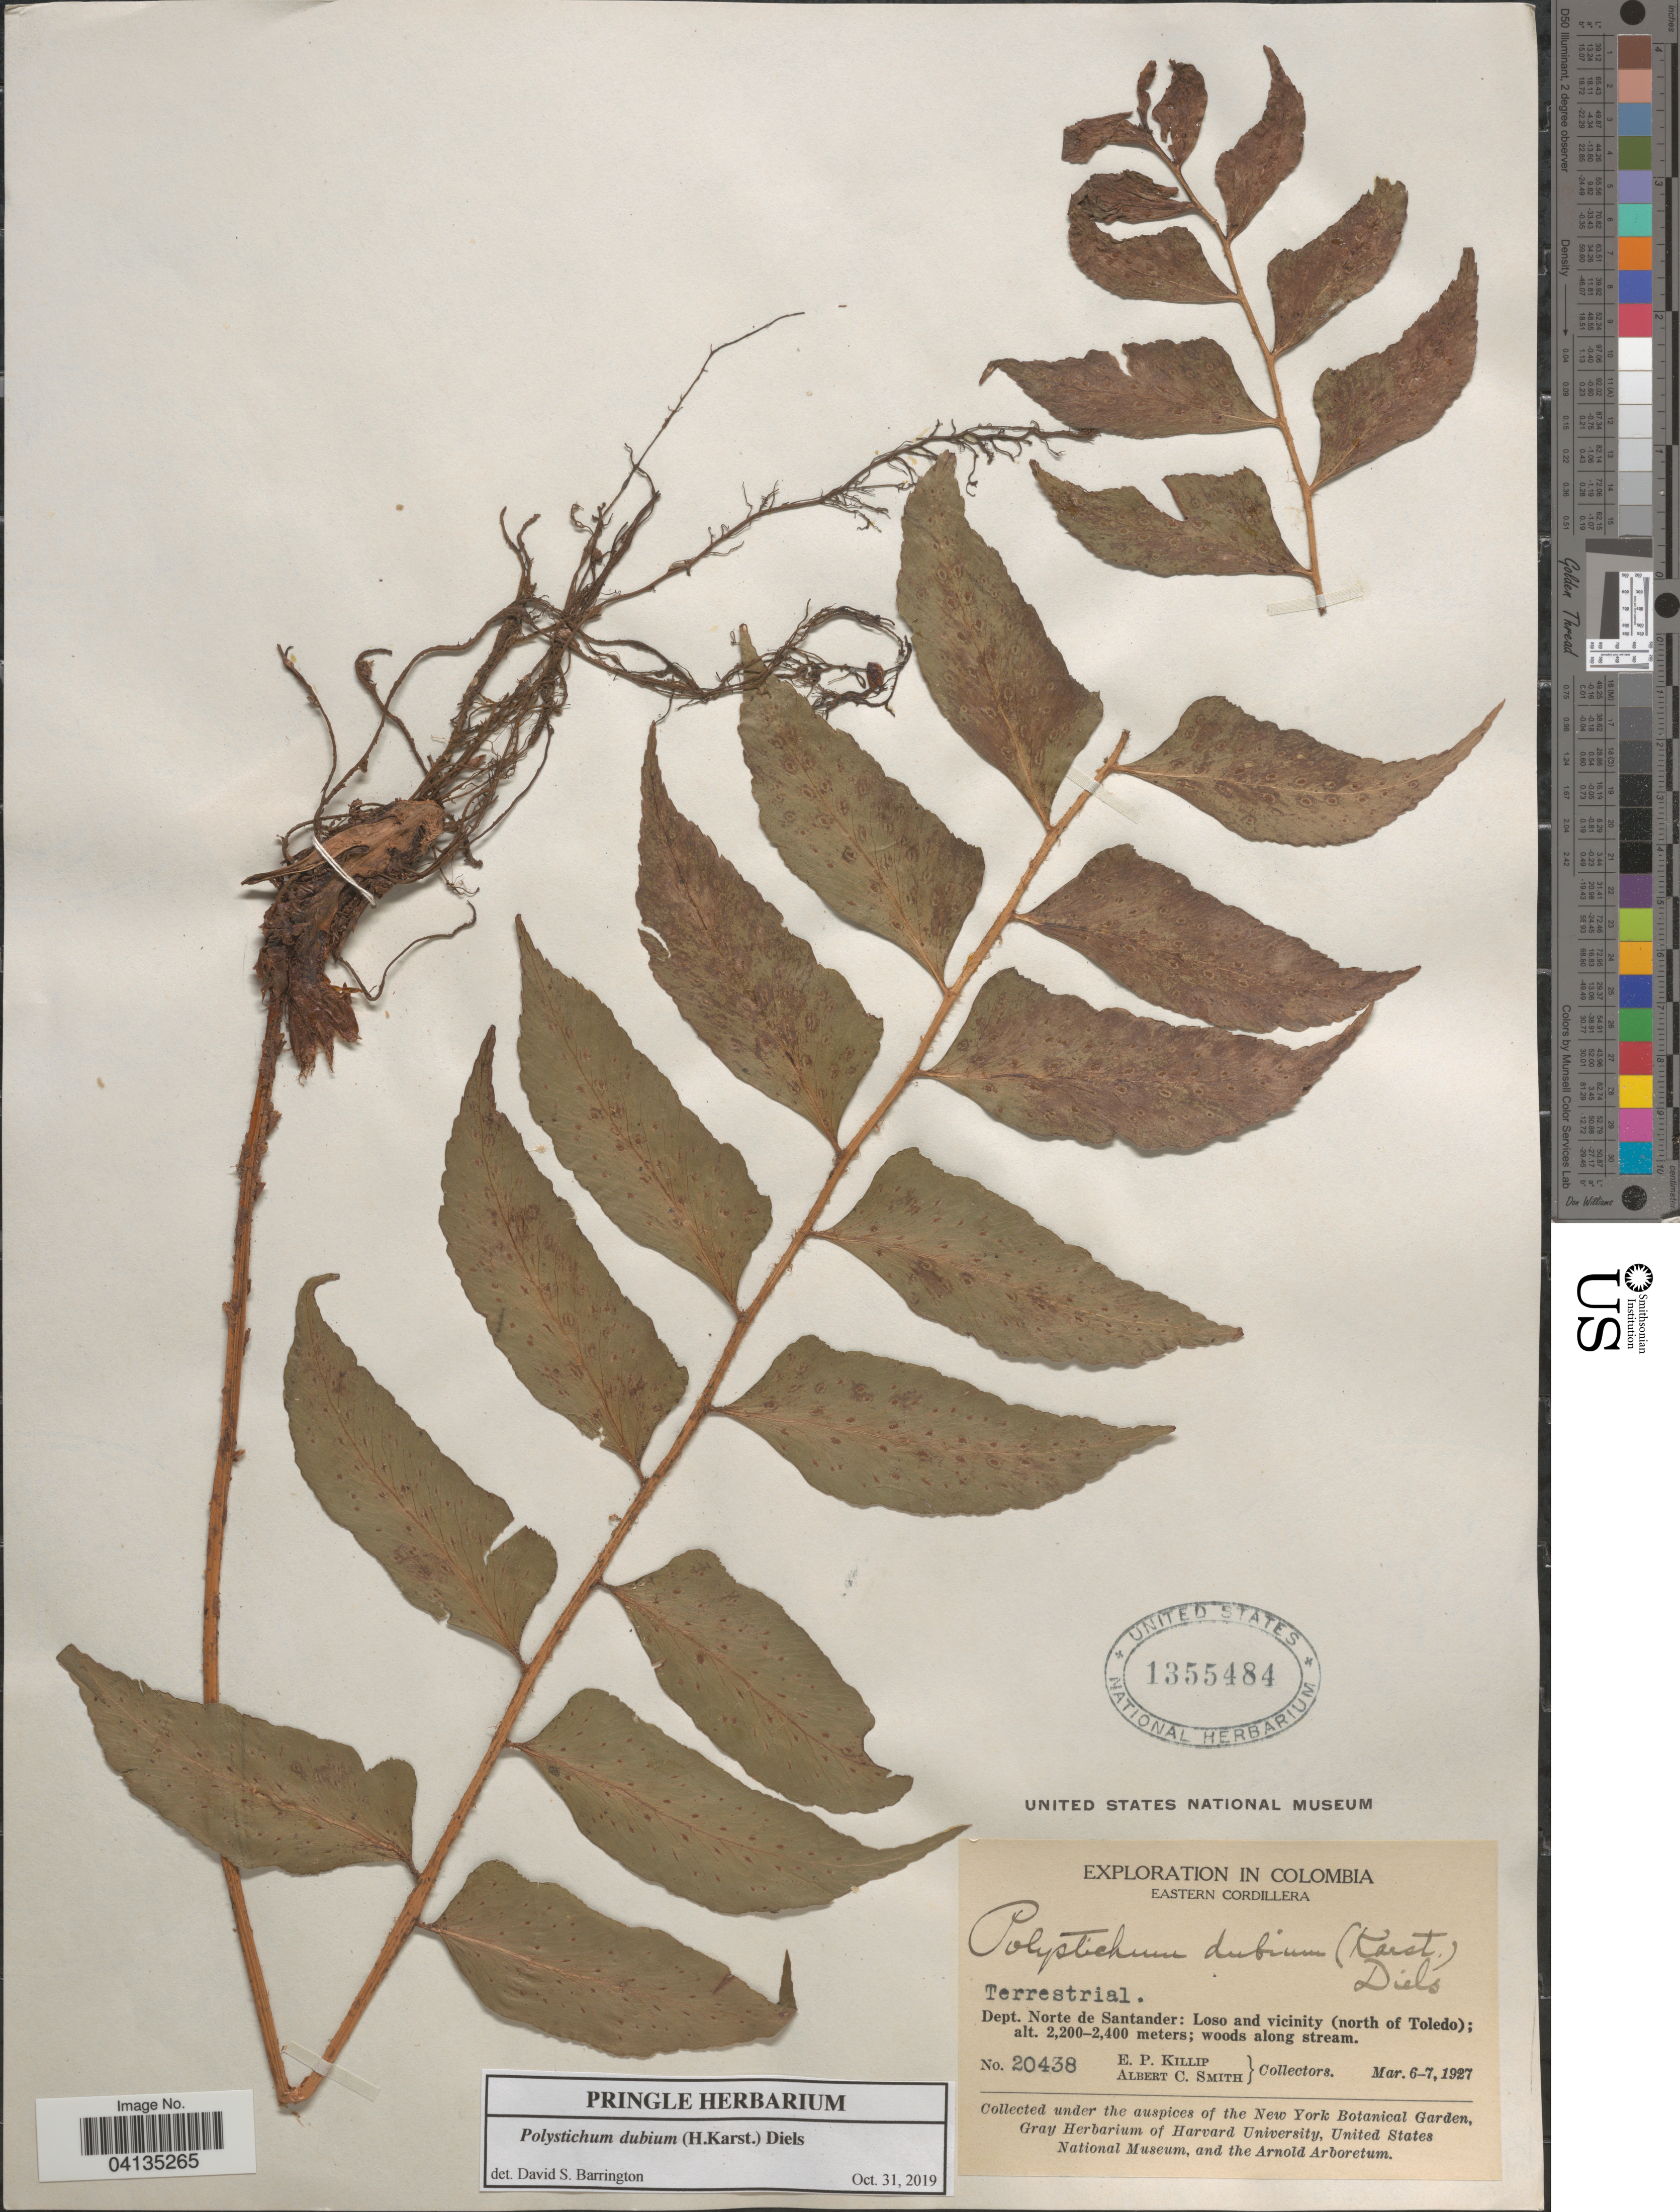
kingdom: Plantae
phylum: Tracheophyta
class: Polypodiopsida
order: Polypodiales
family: Dryopteridaceae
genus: Polystichum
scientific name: Polystichum dubium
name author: (H. Karst.) Diels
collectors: E. P. Killip & A. C. Smith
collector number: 20438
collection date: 1927-03-06/1927-03-07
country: Colombia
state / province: Norte de Santander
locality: Exploration in Colombia. Eastern Cordillera. Dept. Norte de Santander: Loso and vicinity (north of Toledo).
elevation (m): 2200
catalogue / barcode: US 1355484